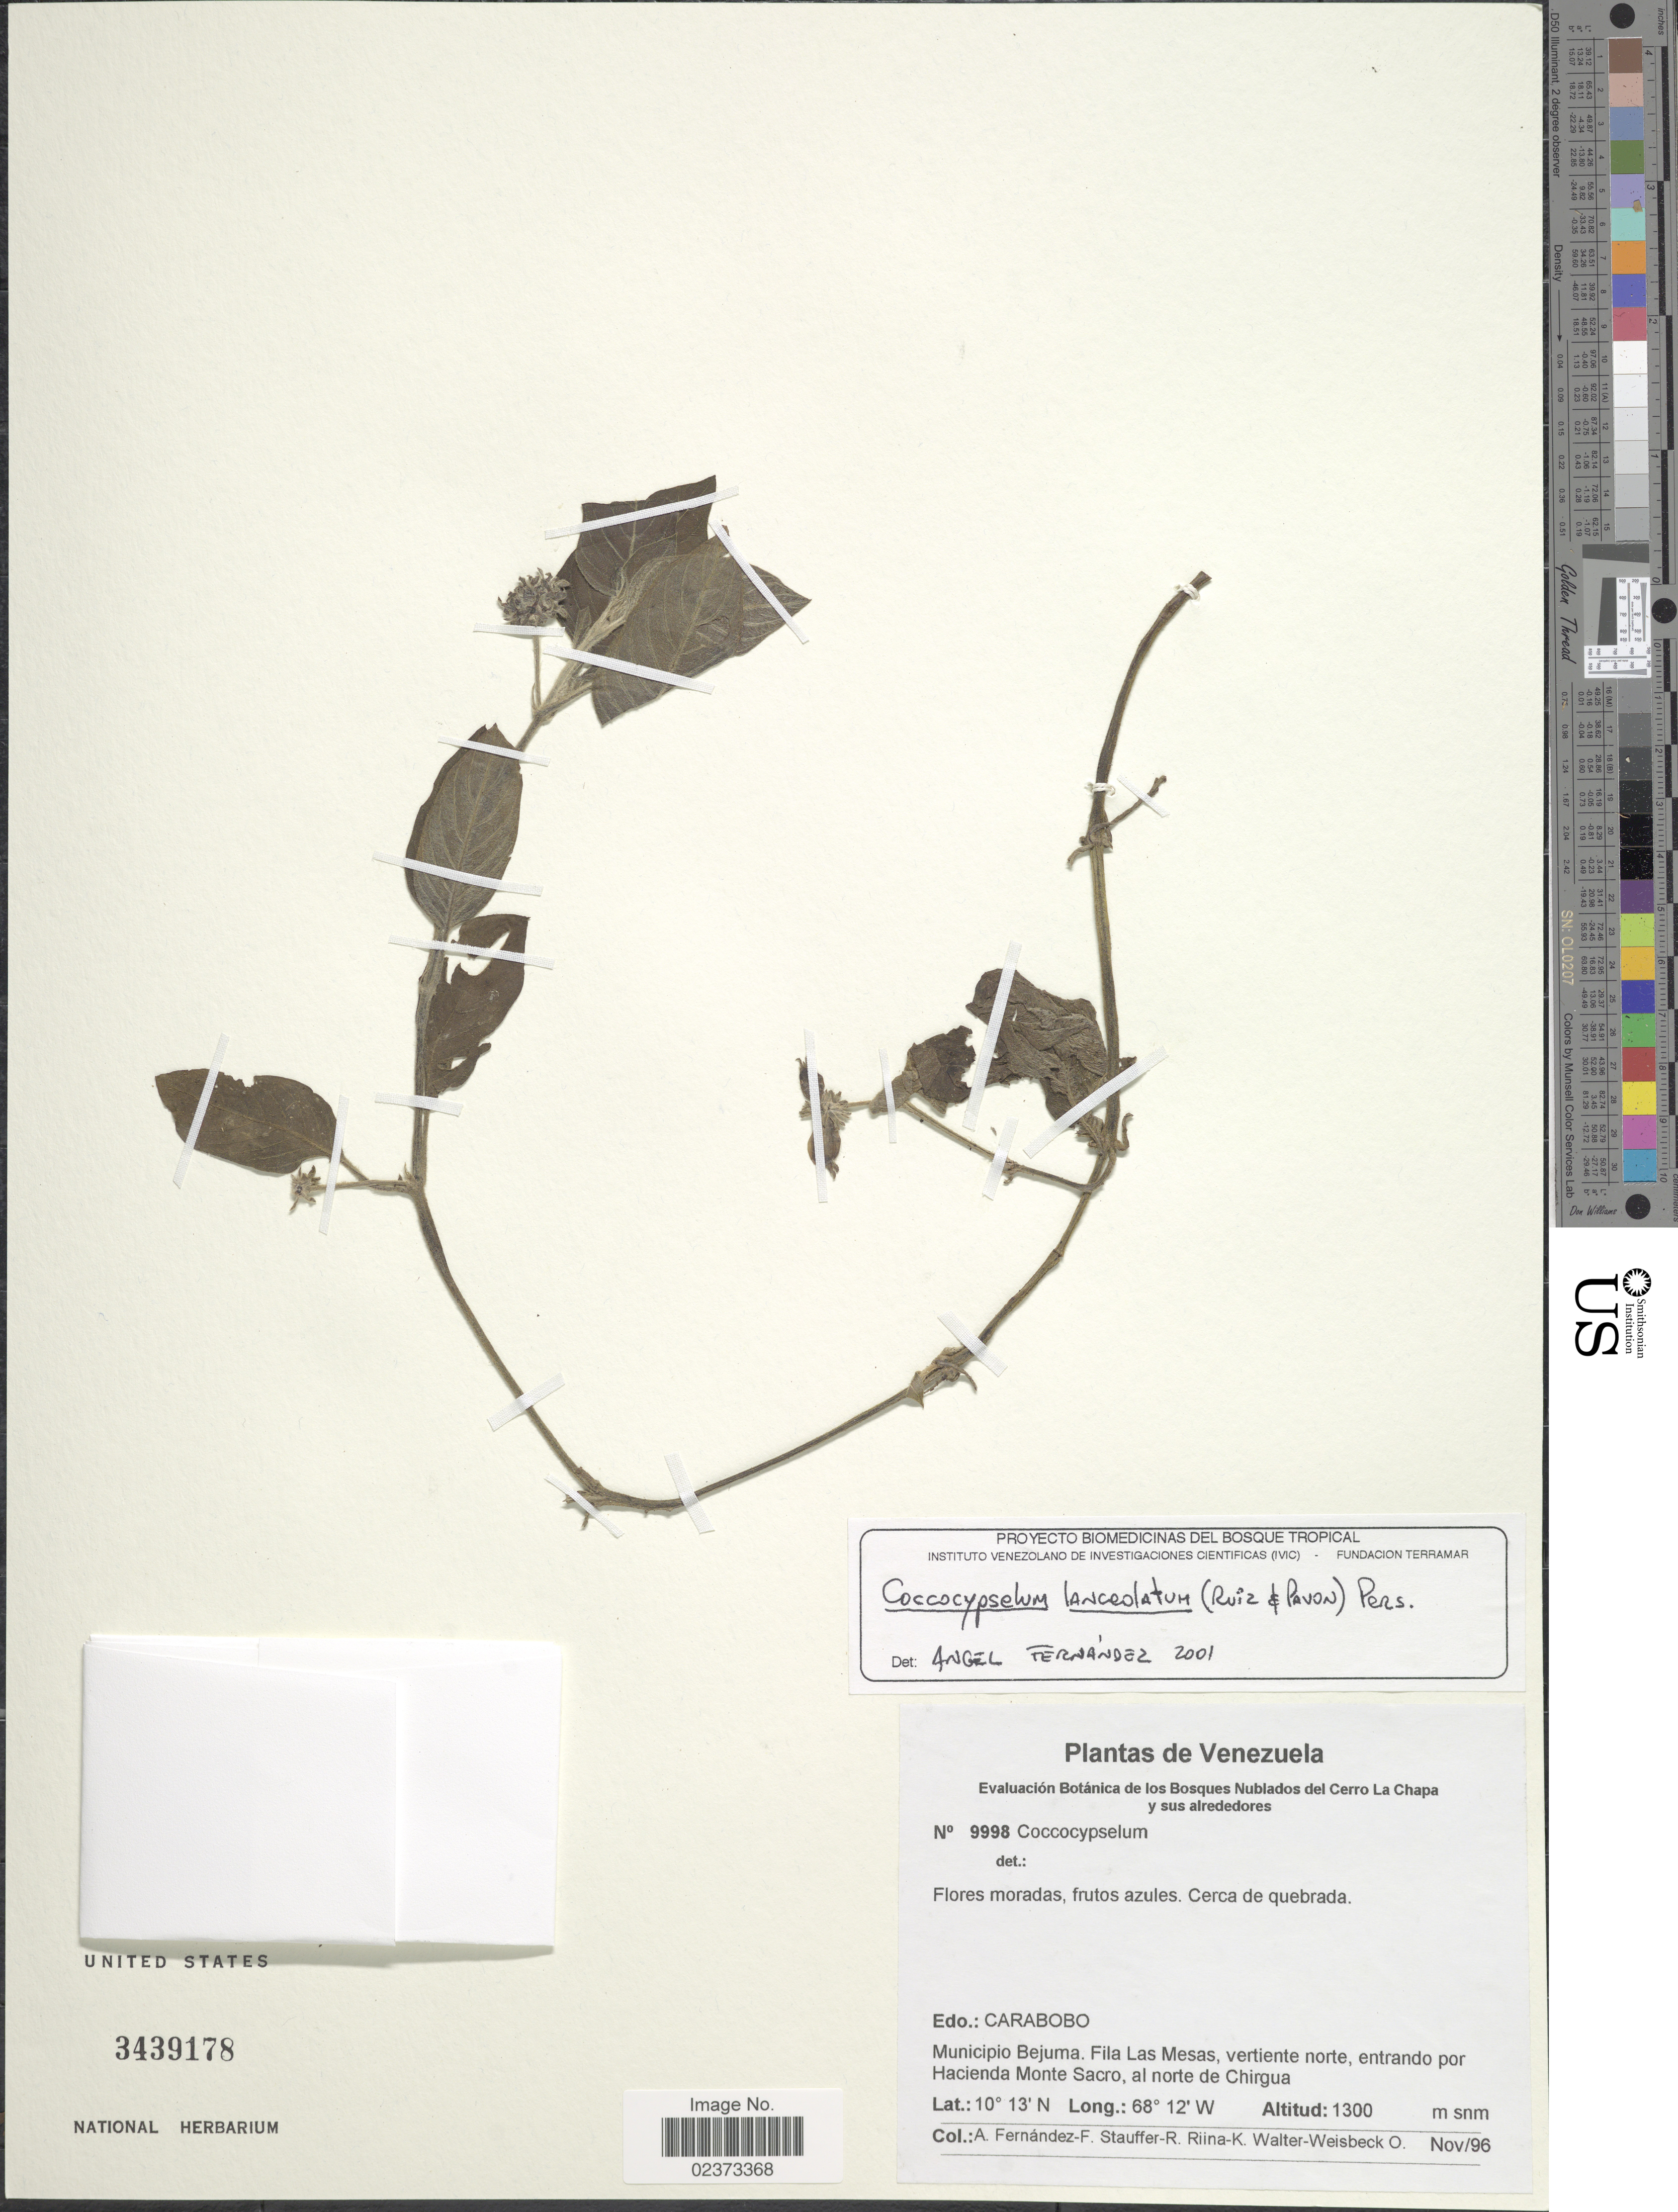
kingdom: Plantae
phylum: Tracheophyta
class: Magnoliopsida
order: Gentianales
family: Rubiaceae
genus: Coccocypselum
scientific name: Coccocypselum lanceolatum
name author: (Ruiz & Pav.) Pers.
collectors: A. Fernández F., F. W. Stauffer, K. Riina & O. Walter-Weisbeck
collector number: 9998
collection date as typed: Transcribed d/m/y: /11/96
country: Venezuela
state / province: Carabobo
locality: Municipio Bejuma, Fila Las Mesas, vertiente norte, entrando por Hacienda Monte Sacro, al norte de Chirgua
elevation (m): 1300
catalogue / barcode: US 3439178